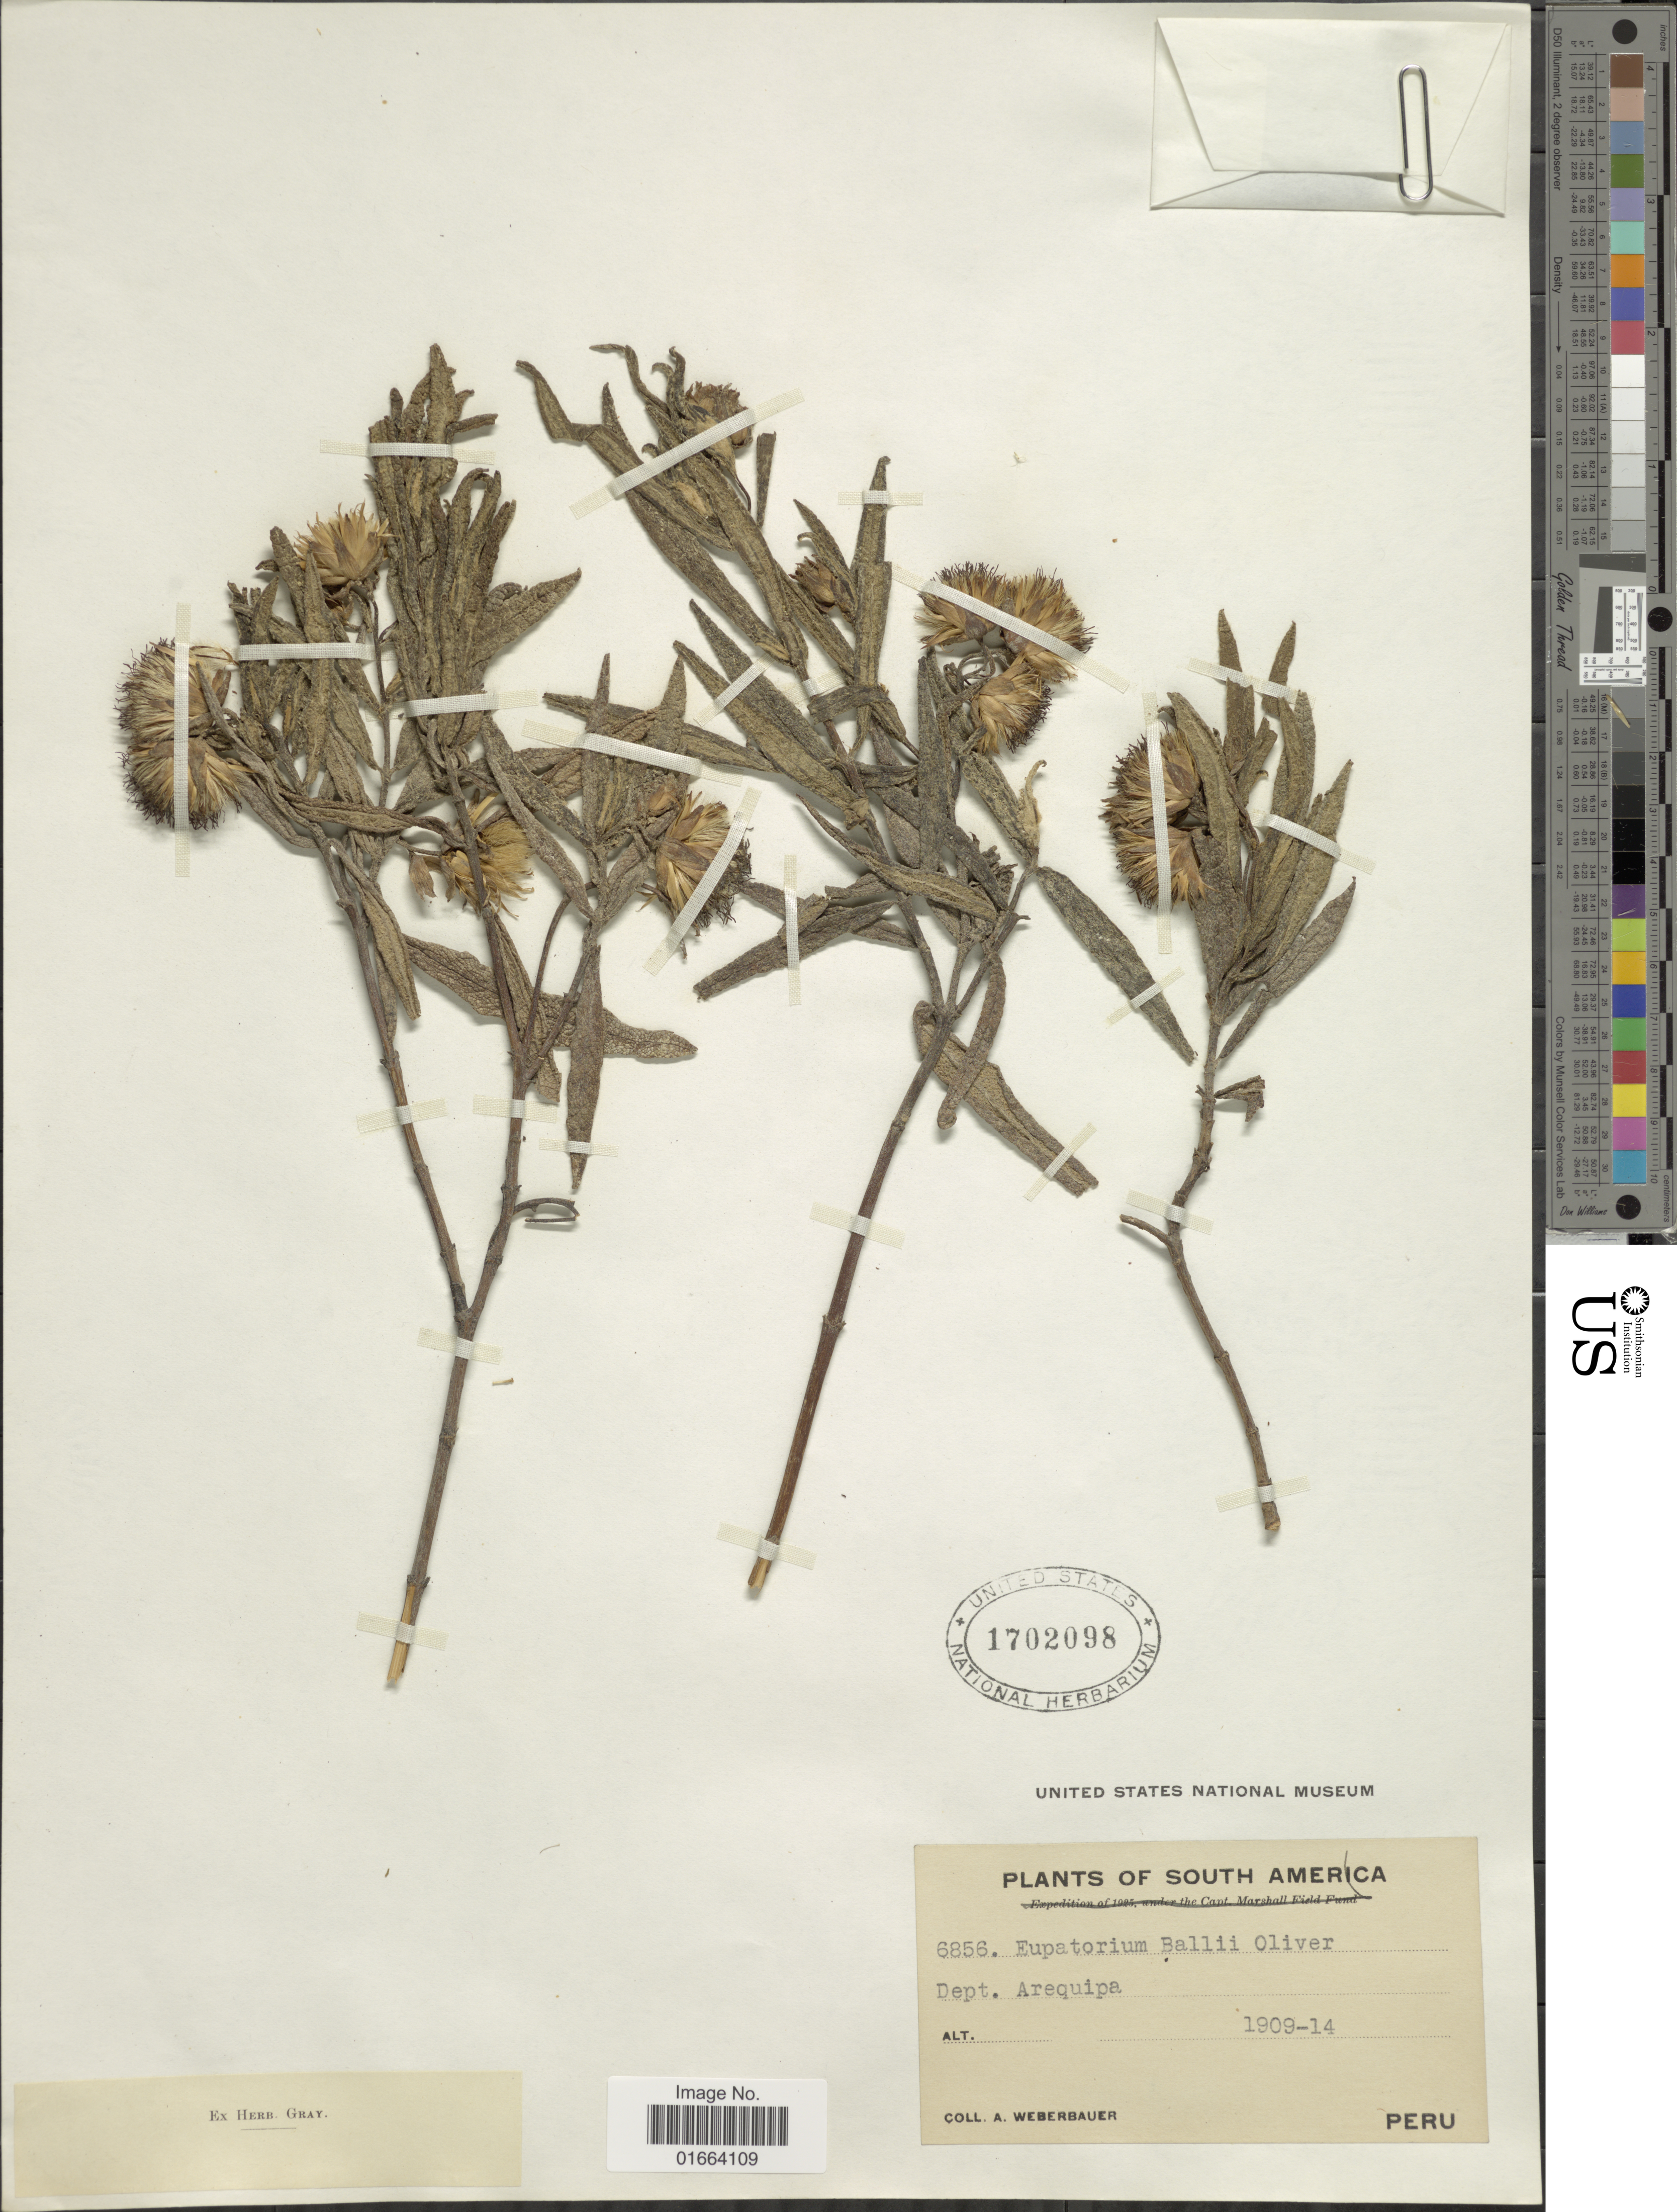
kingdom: Plantae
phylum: Tracheophyta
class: Magnoliopsida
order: Asterales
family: Asteraceae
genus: Aristeguietia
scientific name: Aristeguietia ballii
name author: (Oliver, M. G.) R.M. King & H. Rob.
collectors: A. Weberbauer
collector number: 6856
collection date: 1909/1914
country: Peru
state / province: Arequipa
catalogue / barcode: US 1702098